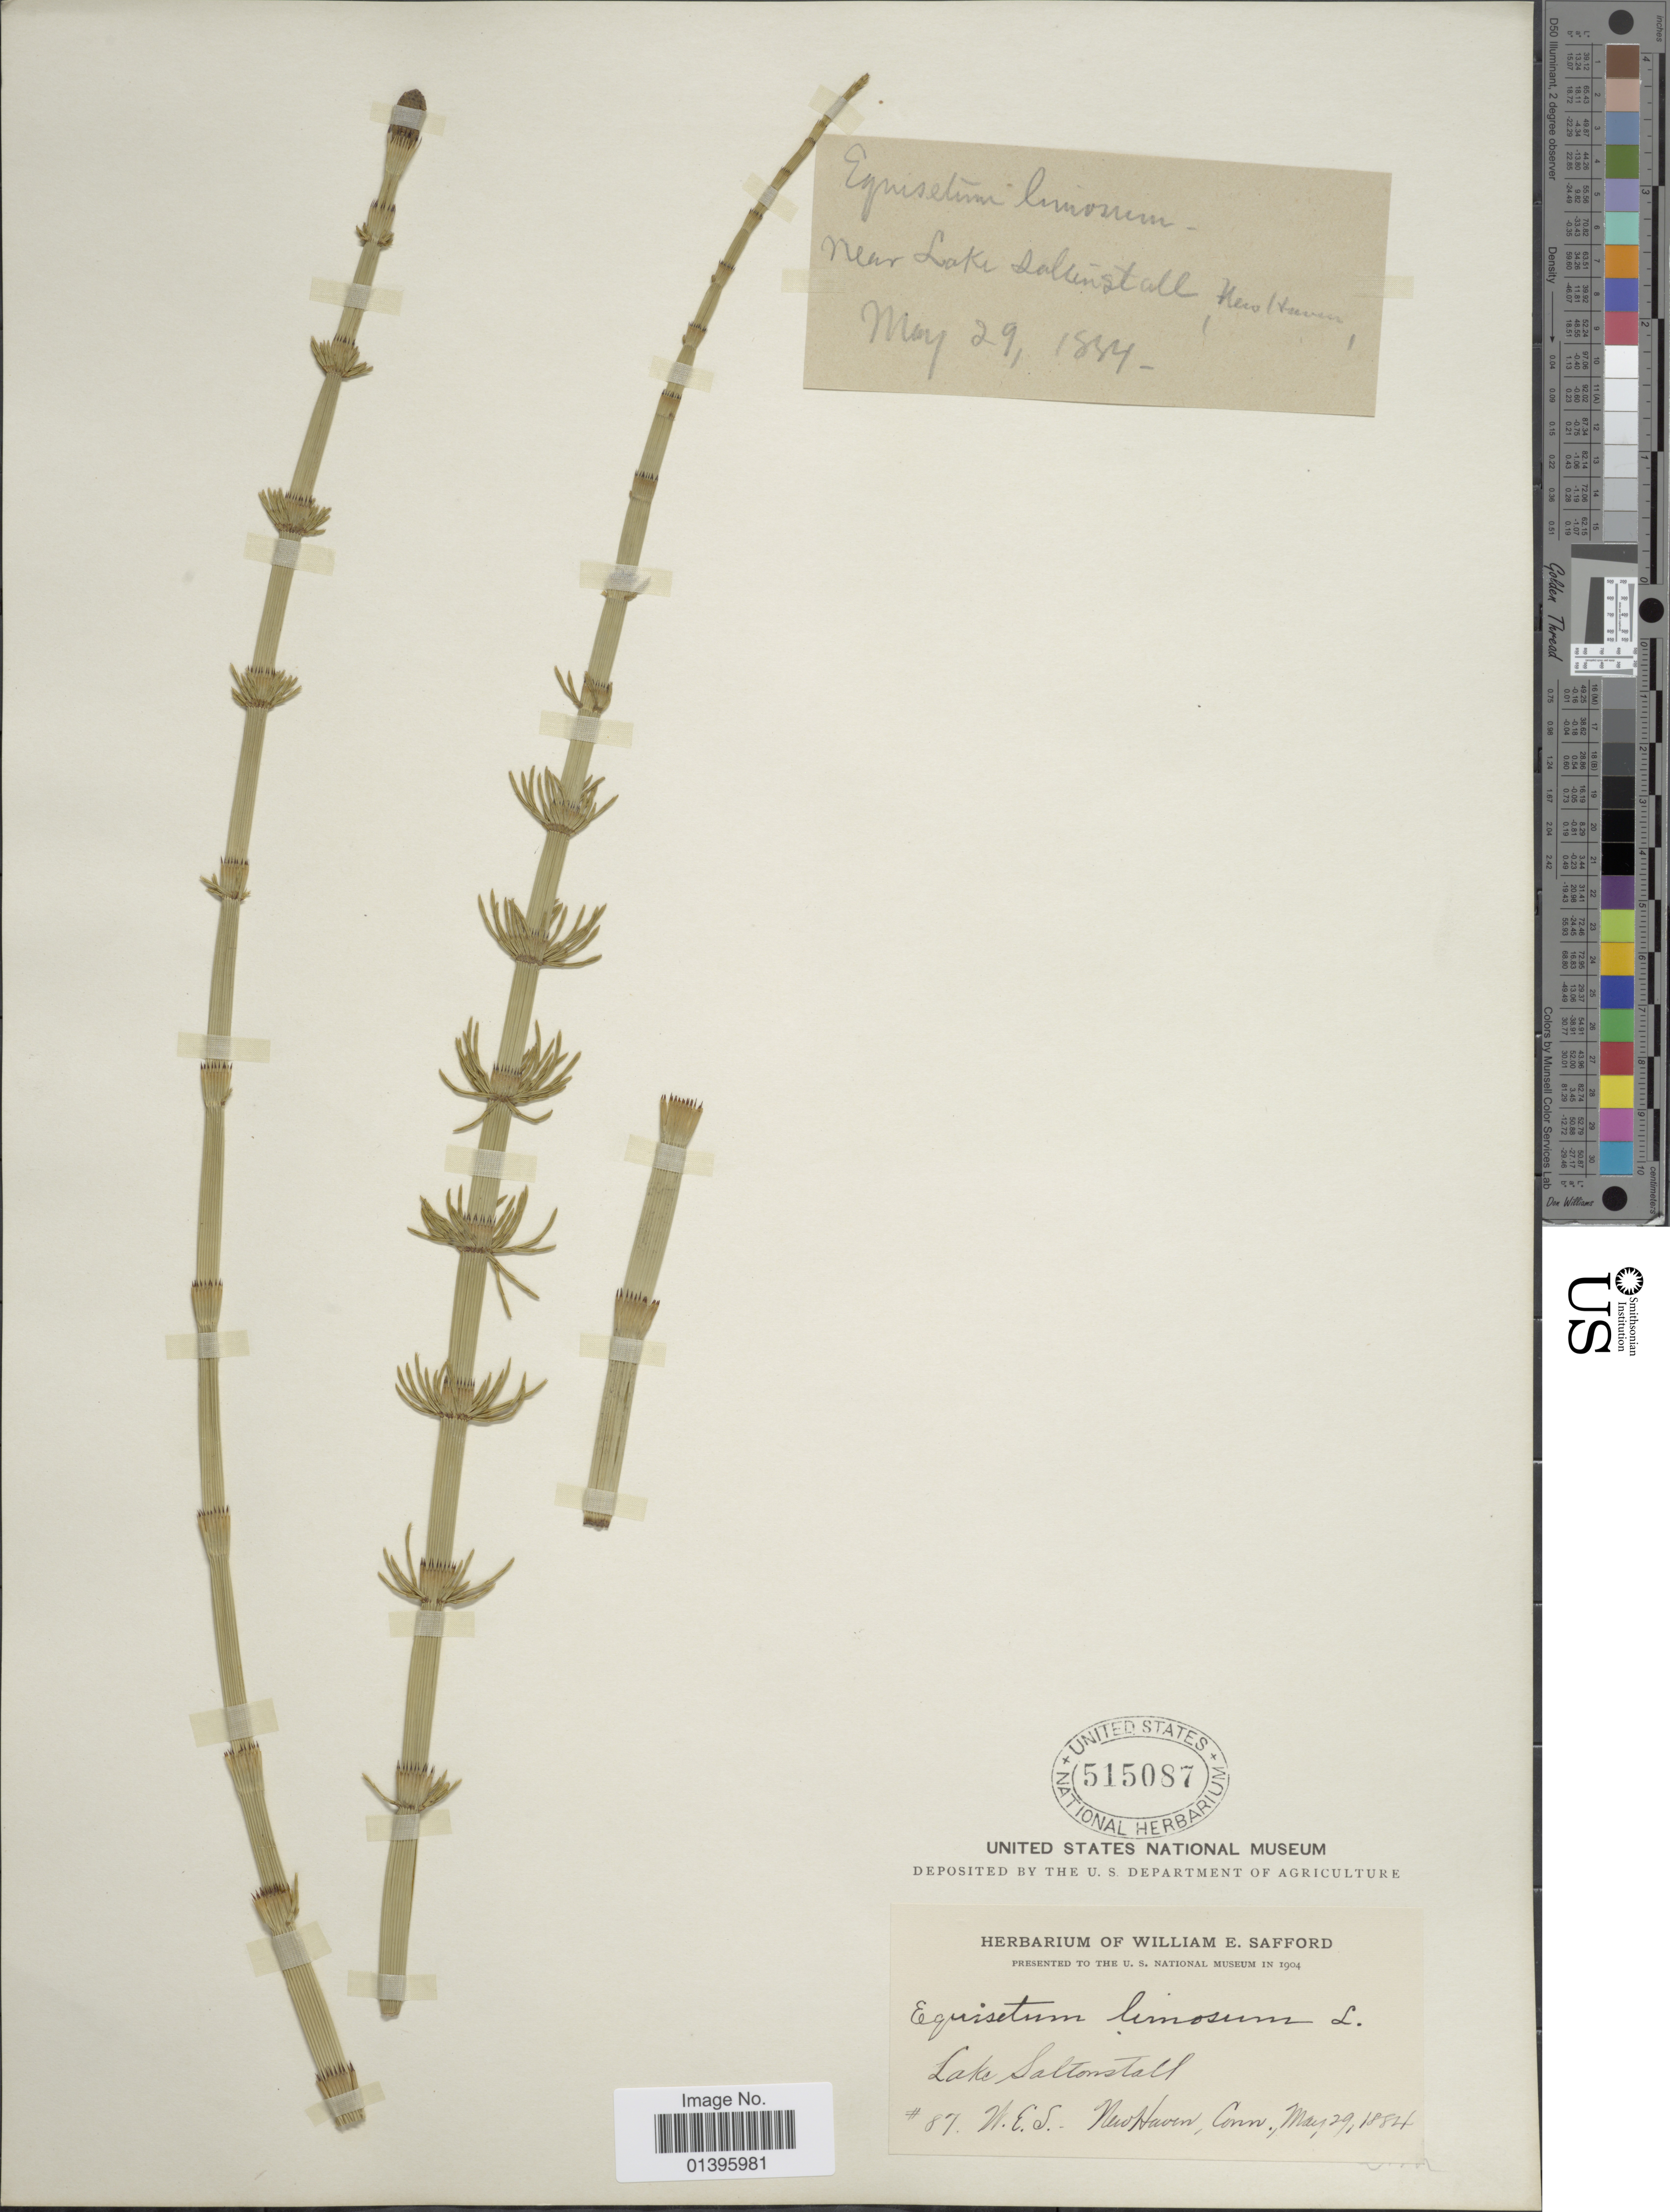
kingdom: Plantae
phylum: Tracheophyta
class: Polypodiopsida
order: Equisetales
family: Equisetaceae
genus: Equisetum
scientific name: Equisetum fluviatile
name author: L.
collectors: W. E. Safford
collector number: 87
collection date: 1884-05-29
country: United States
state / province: Connecticut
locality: Lake Saltonstall, New Haven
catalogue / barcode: US 515087